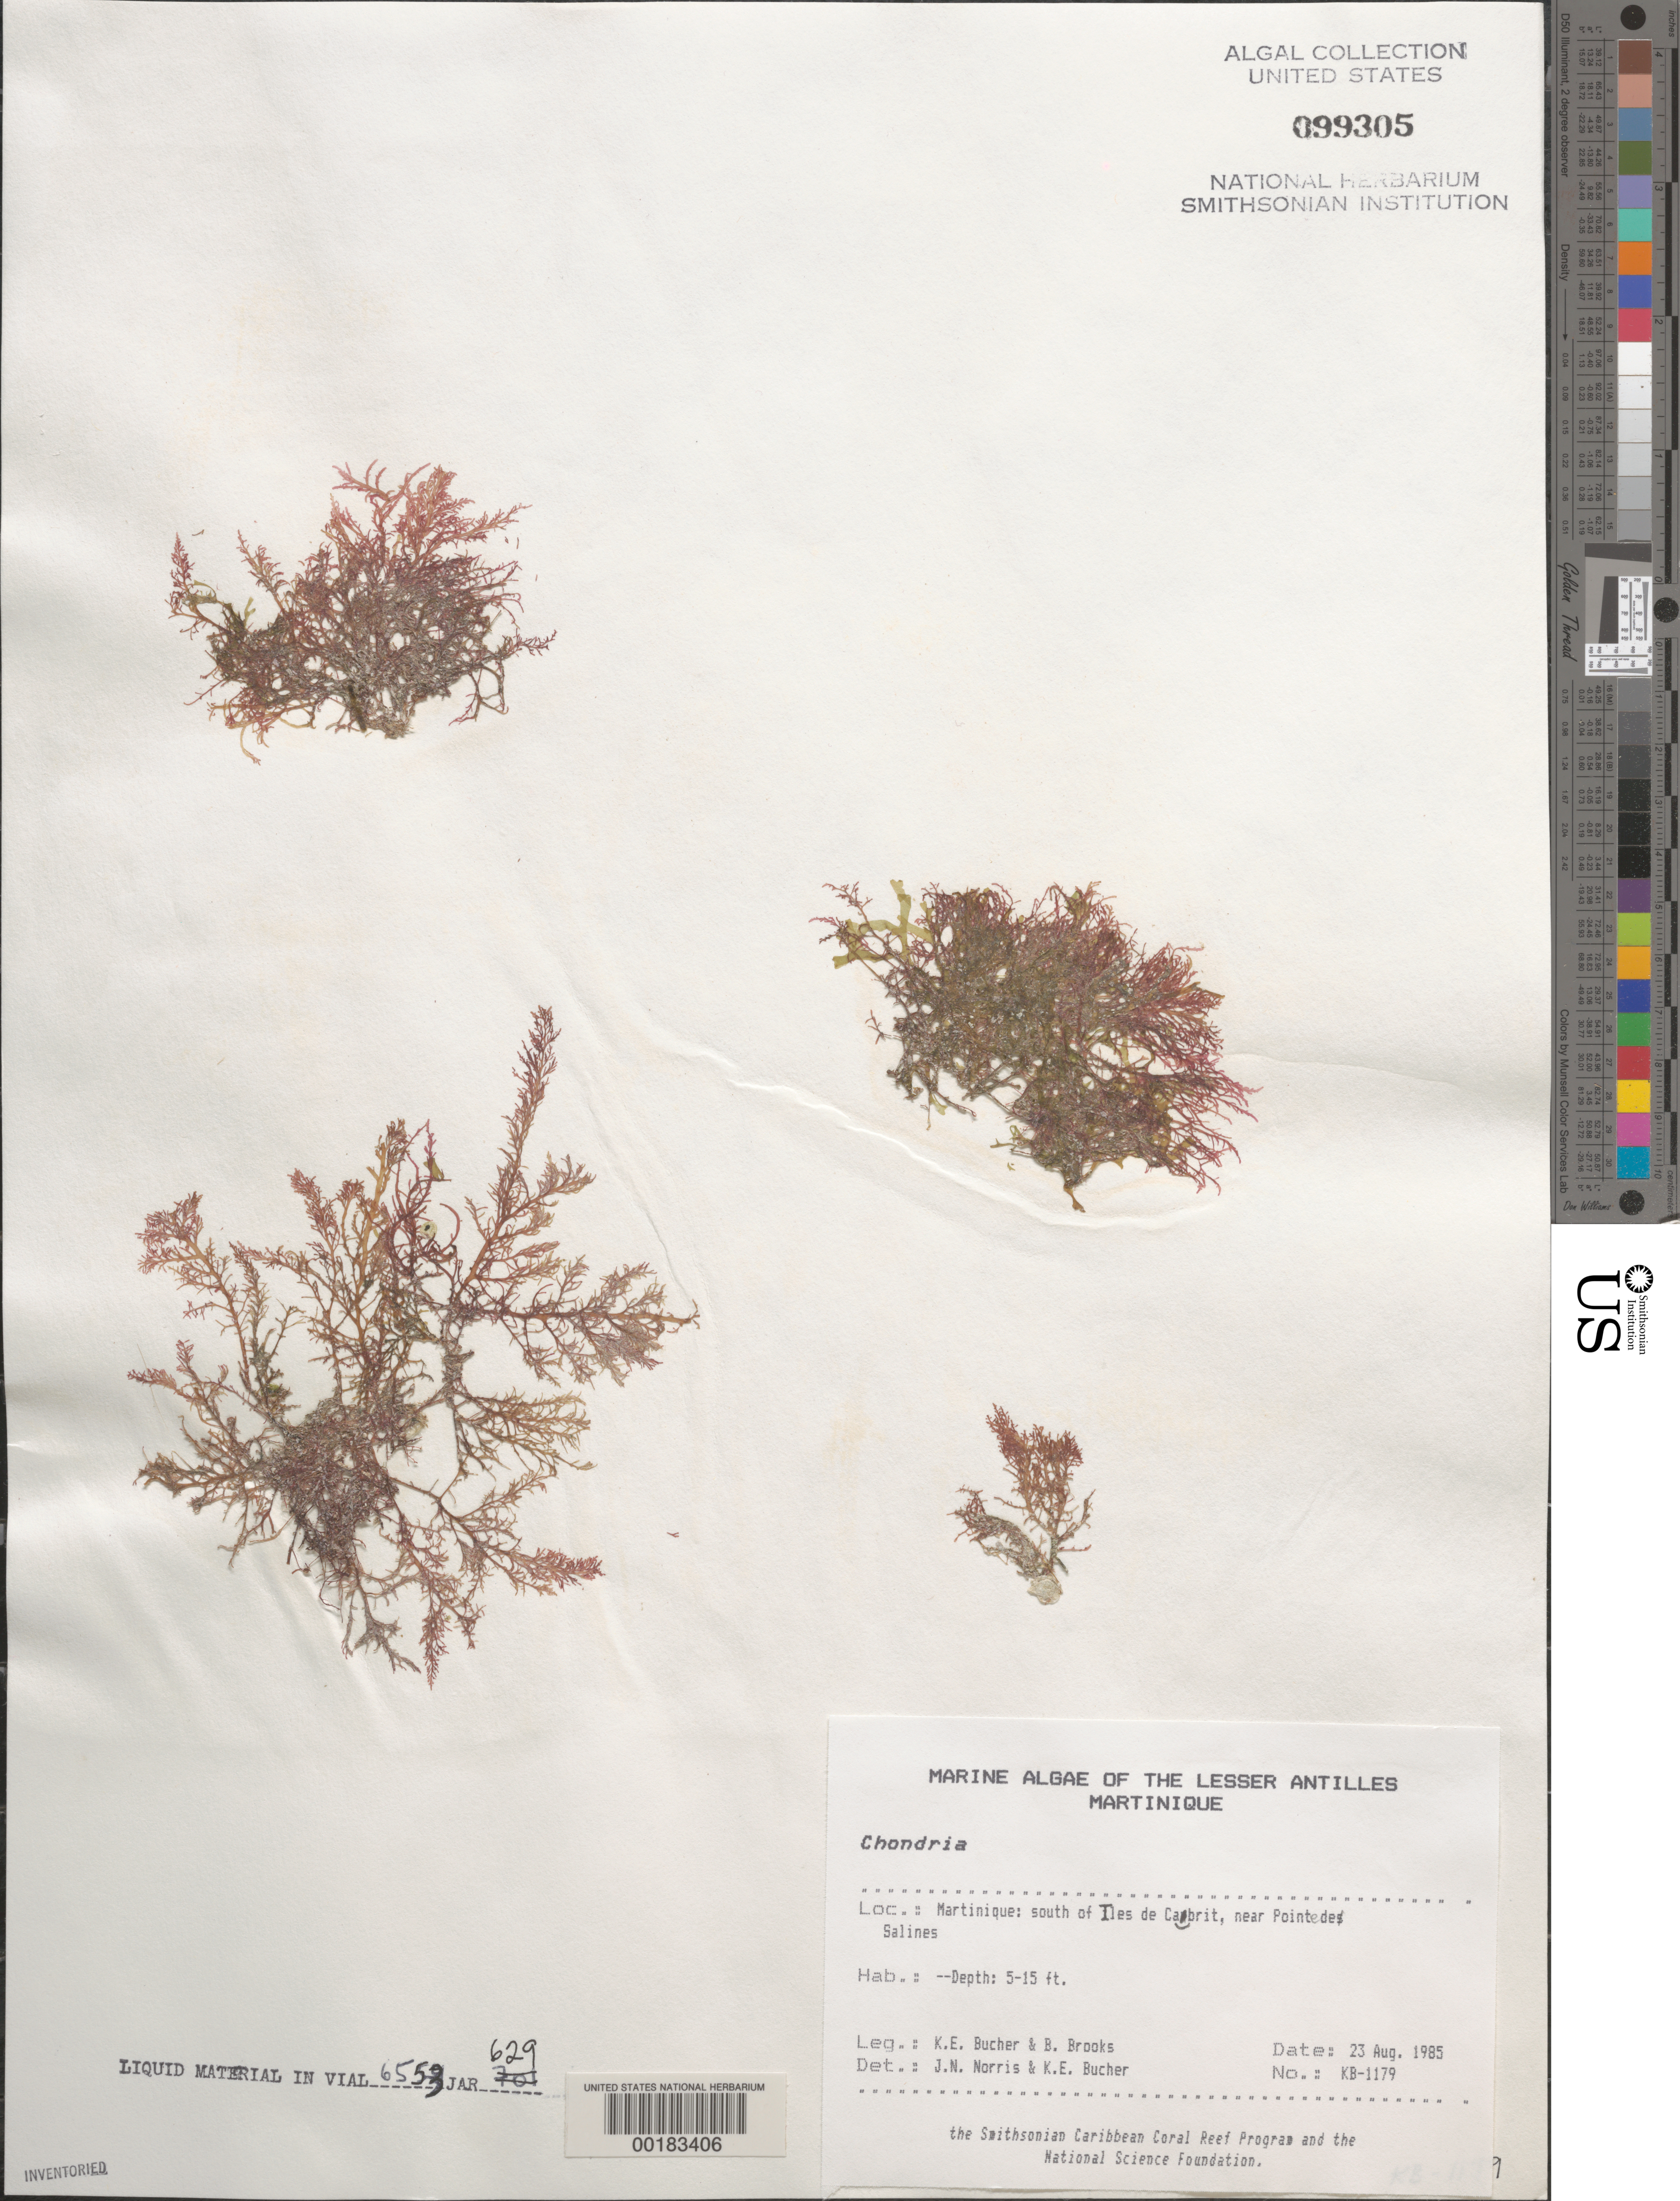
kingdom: Plantae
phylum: Rhodophyta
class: Florideophyceae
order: Ceramiales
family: Rhodomelaceae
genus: Chondria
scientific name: Chondria sp.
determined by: Norris, J. N.; Bucher, K. E.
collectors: K. E. Bucher & B. Brooks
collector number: Kb-1179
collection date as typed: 23 Aug 1985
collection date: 1985-08-23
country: Martinique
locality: South of Iles de Cabrit, near Pointe de Salines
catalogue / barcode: US 99305